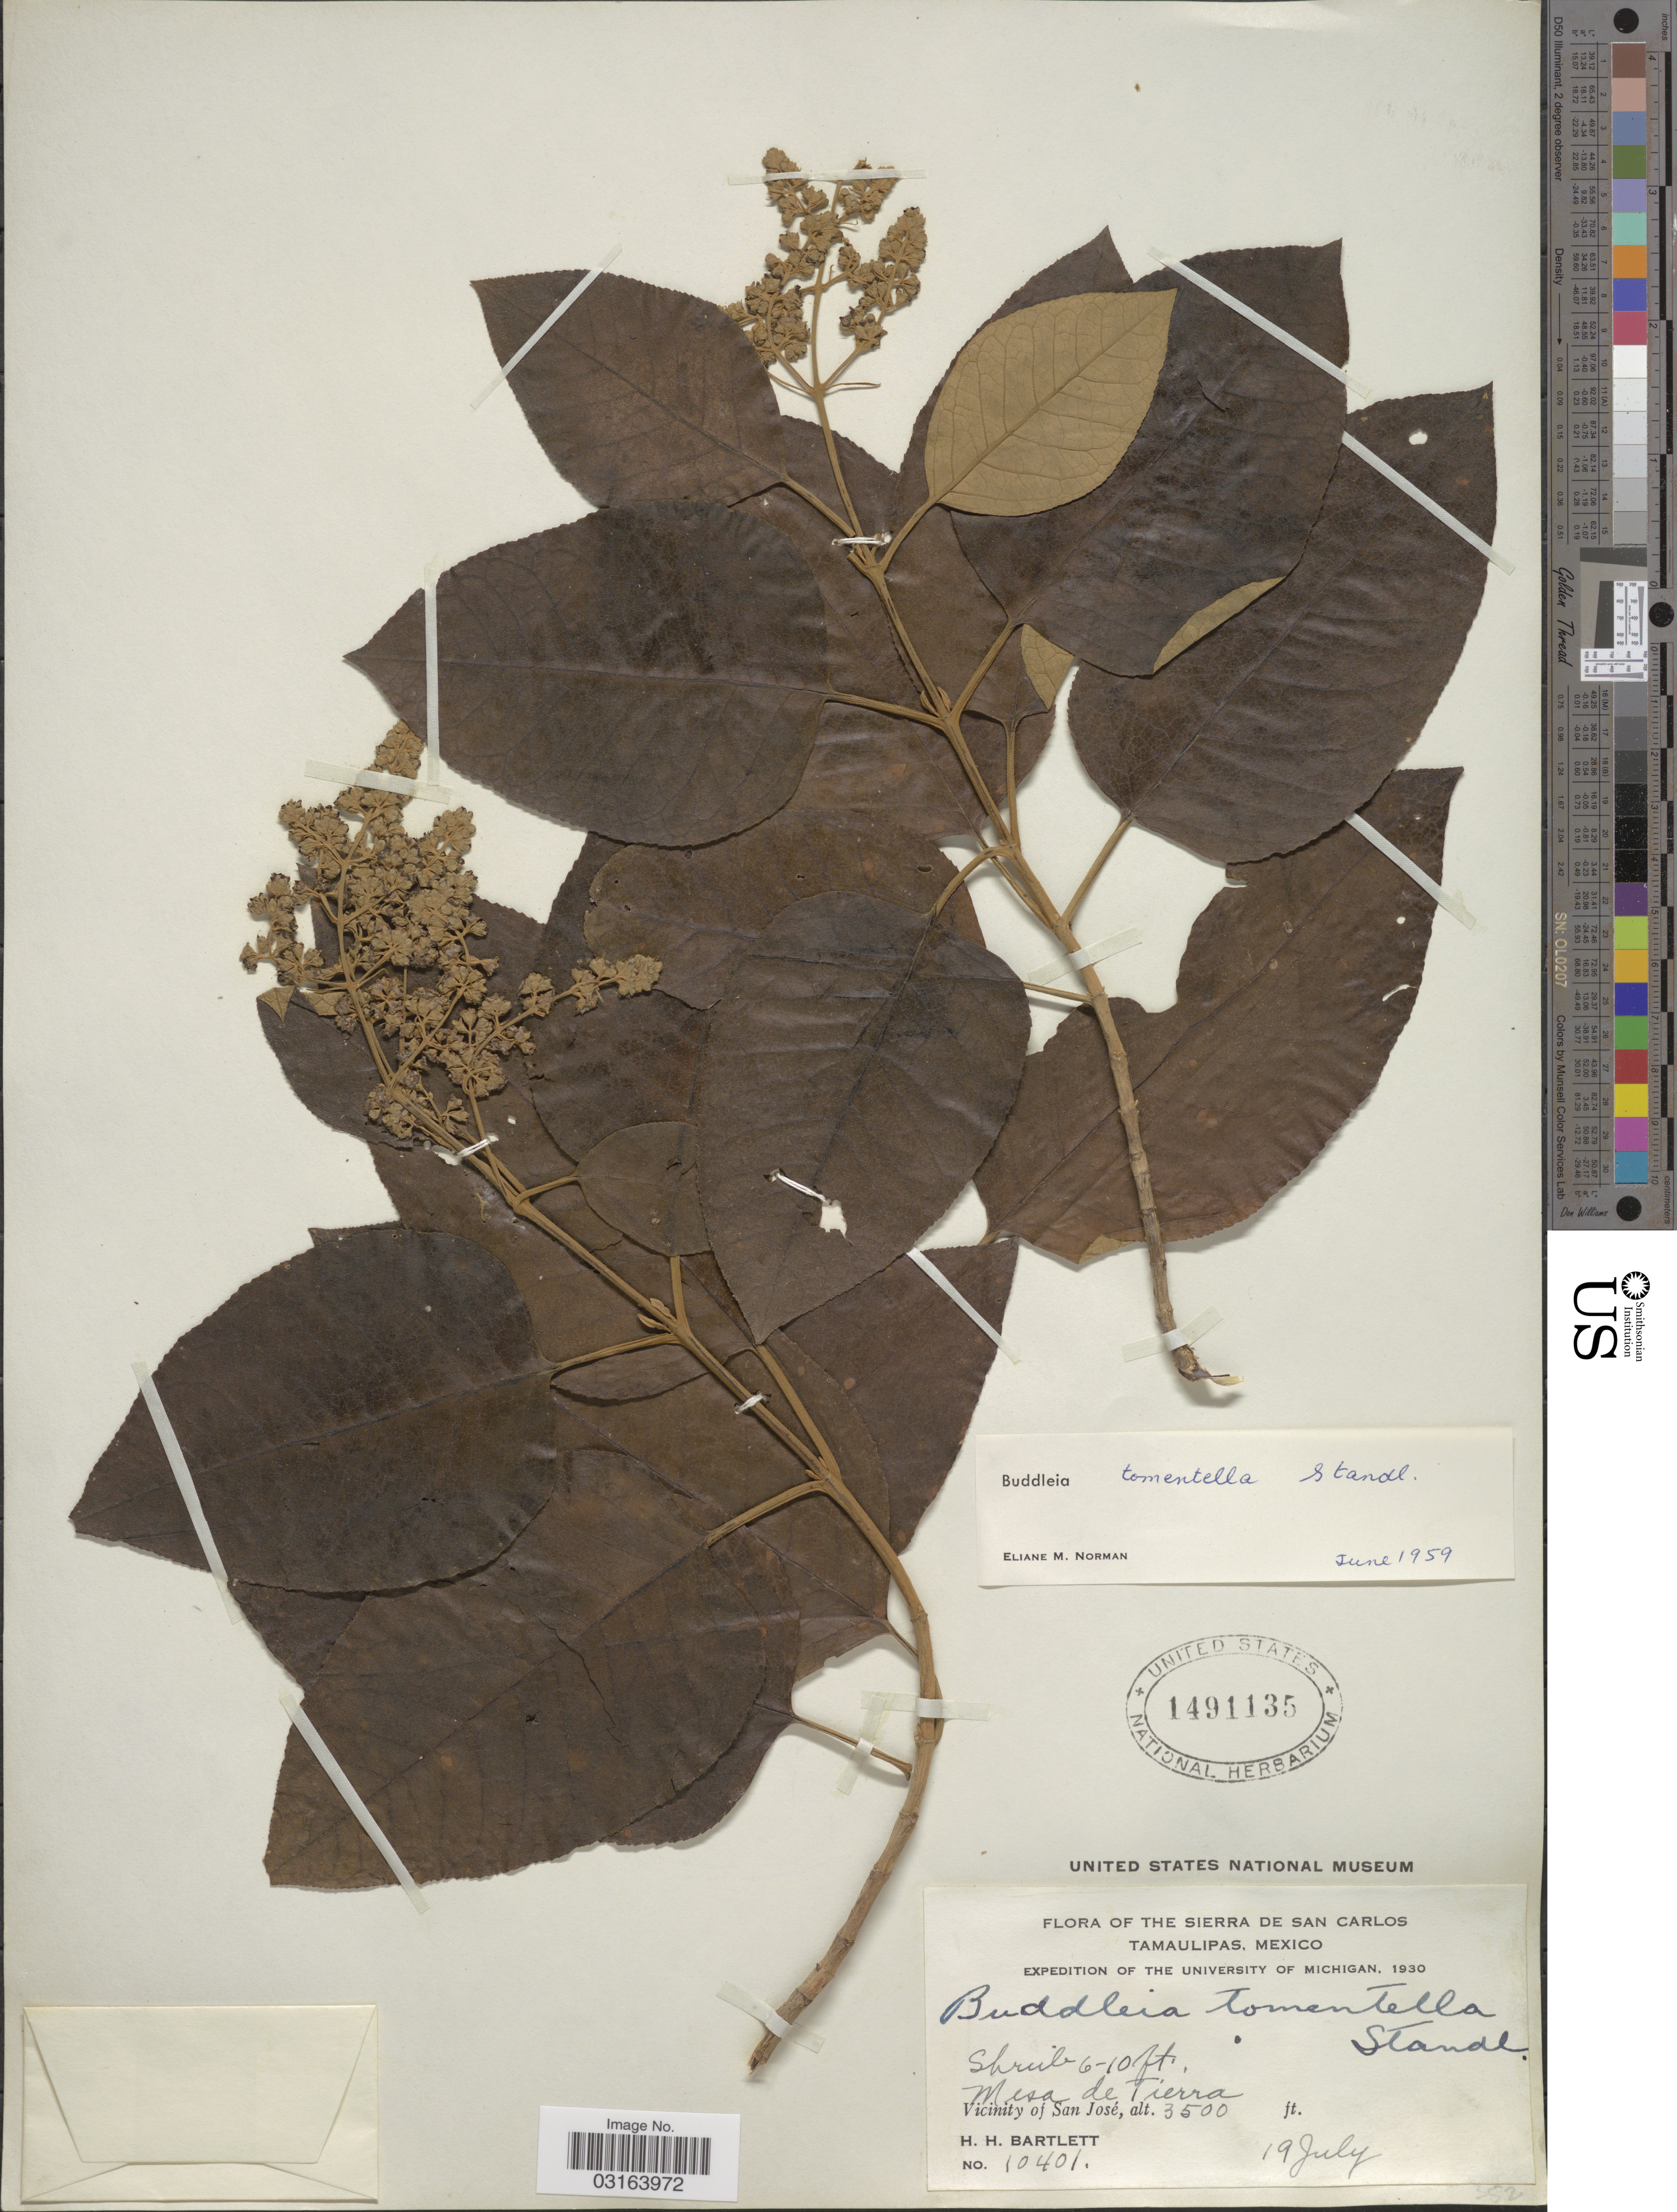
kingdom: Plantae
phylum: Tracheophyta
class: Magnoliopsida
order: Lamiales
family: Scrophulariaceae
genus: Buddleja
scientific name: Buddleja tomentella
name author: Standl.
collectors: H. H. Bartlett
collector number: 10401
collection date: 1930-07-19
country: Mexico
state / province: Tamaulipas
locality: The Sierra de San Carlos. Mesa de Tierra. Vicinity of San José.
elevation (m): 1067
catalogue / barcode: US 1491135